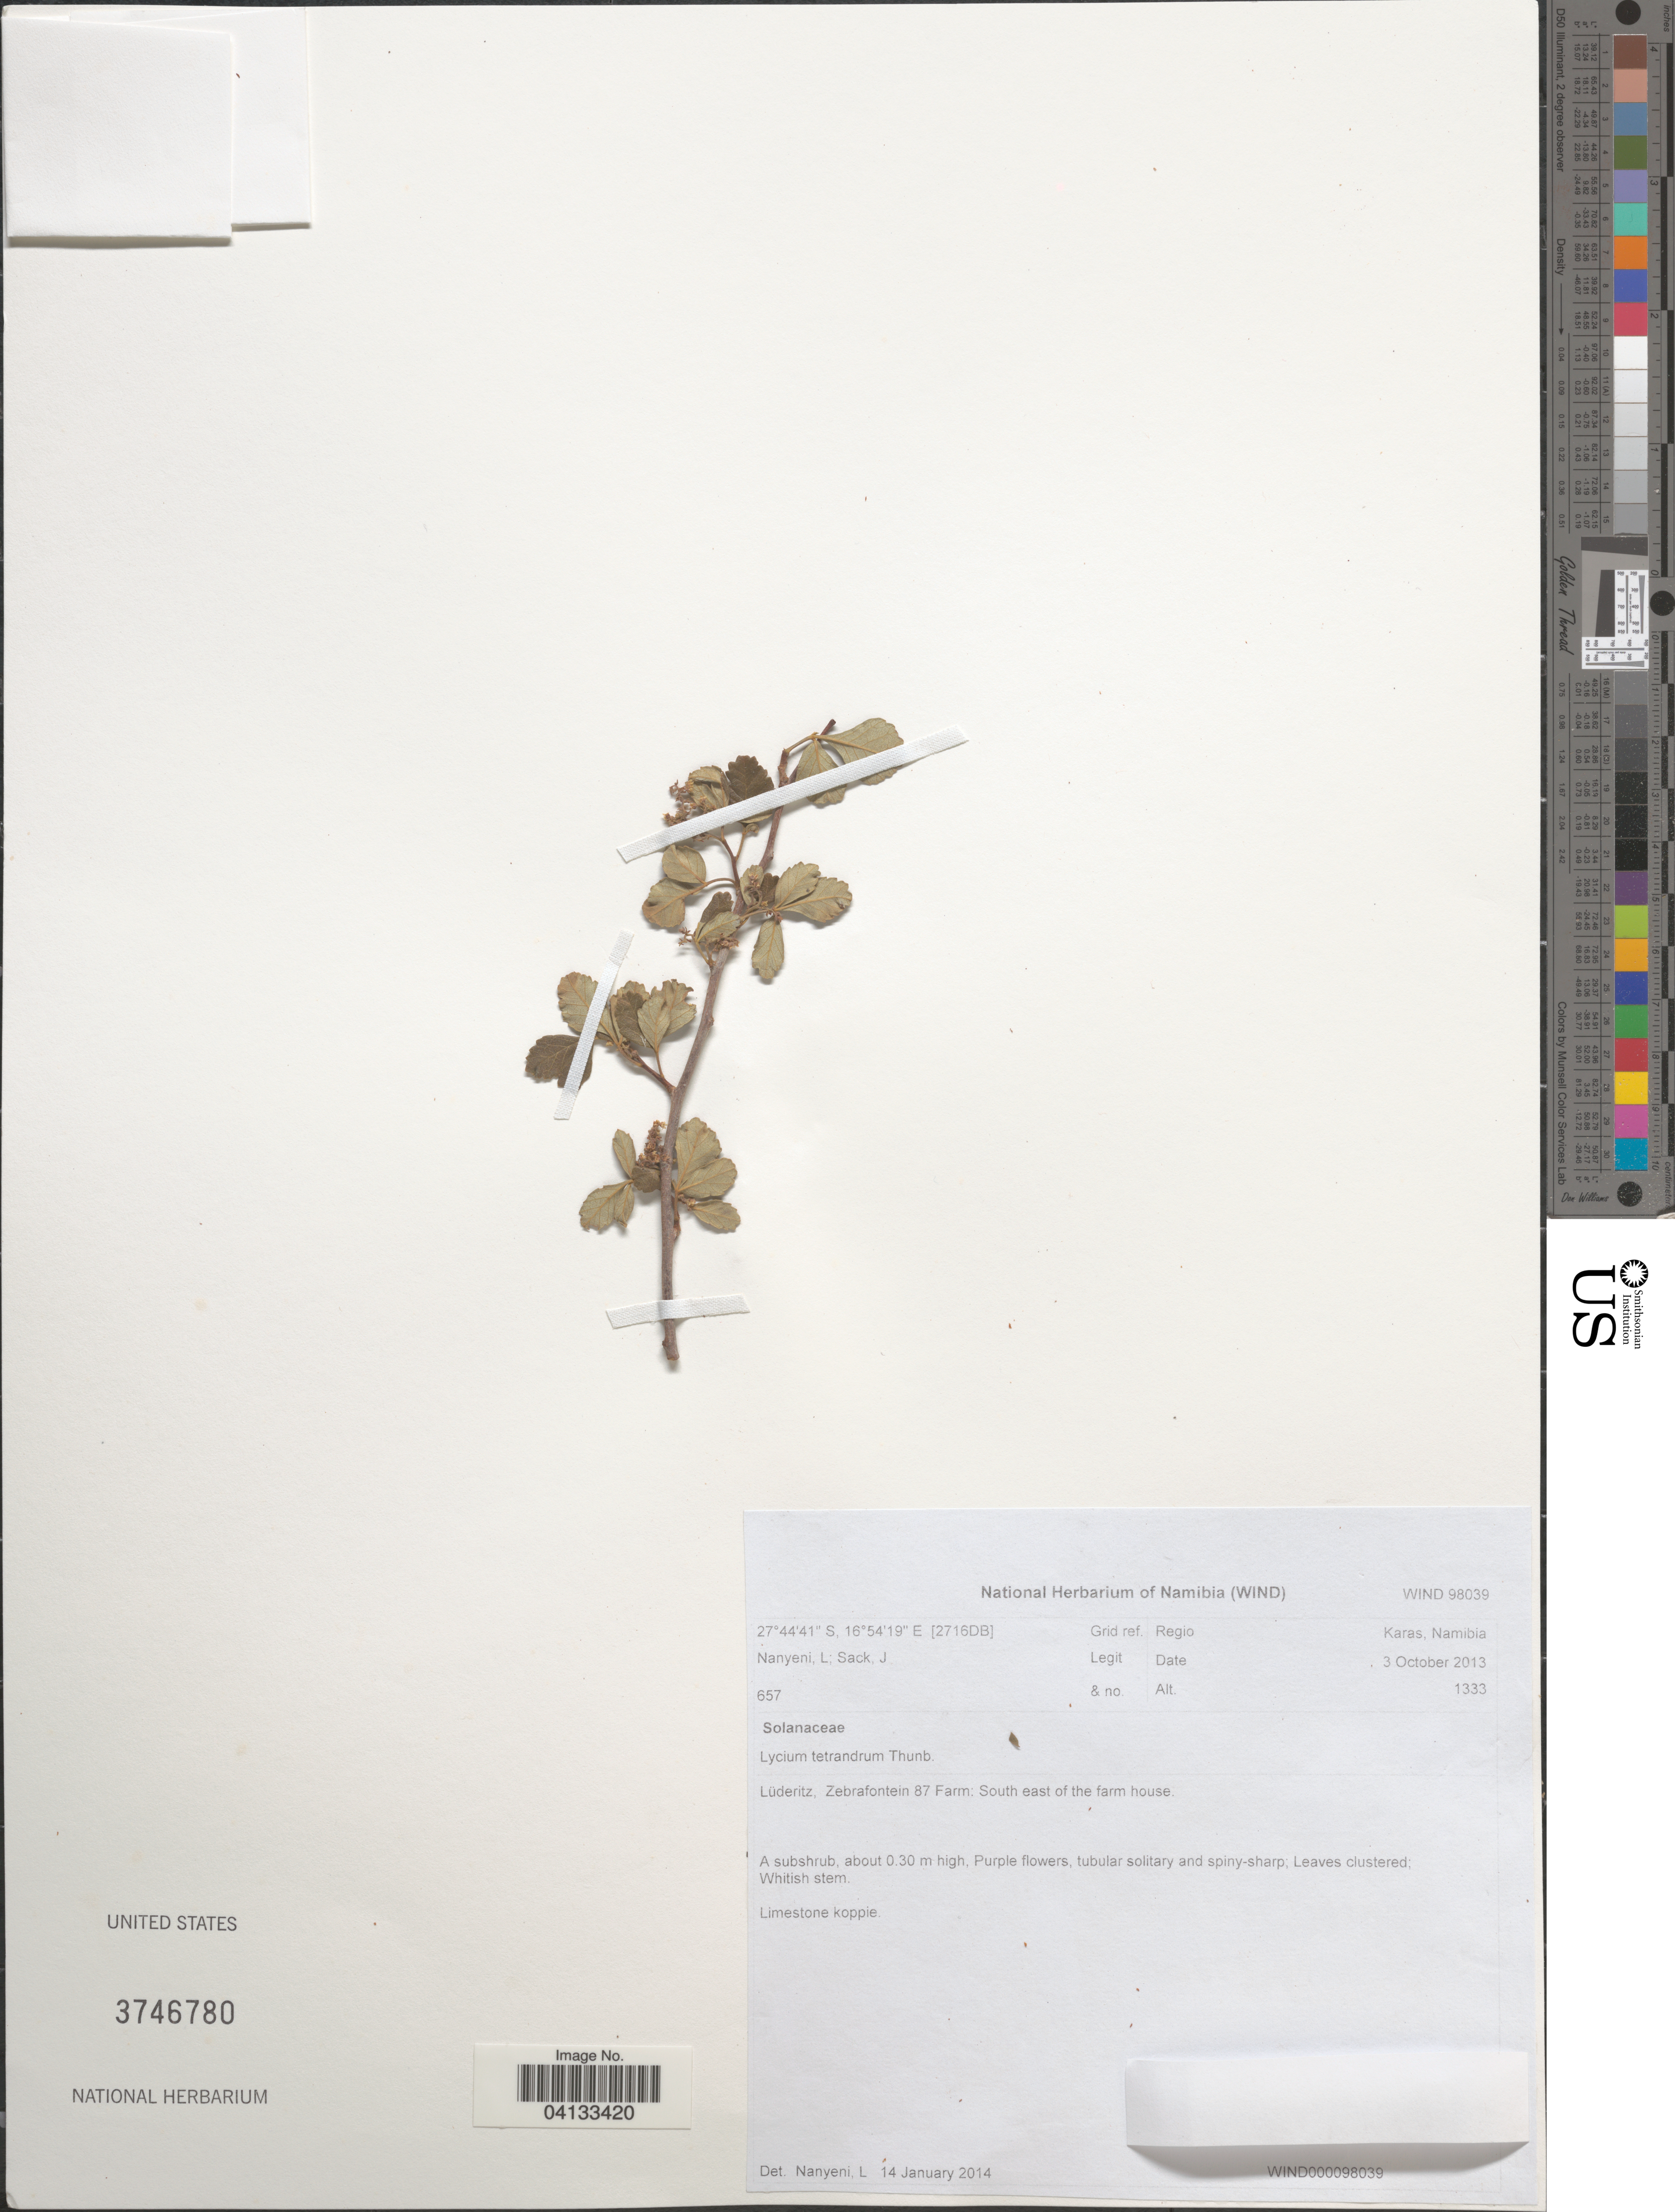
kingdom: Plantae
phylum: Tracheophyta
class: Magnoliopsida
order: Solanales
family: Solanaceae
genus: Lycium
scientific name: Lycium tetrandrum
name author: Thunb.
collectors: L. Nanyeni & J. Sack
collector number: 657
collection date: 2013-10-03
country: Namibia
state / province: Karas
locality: Grid ref. Regio Karas. Lüderitz, Zebrafontein 87 Farm: South east of the farm house. [2716DB].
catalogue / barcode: US 3746780